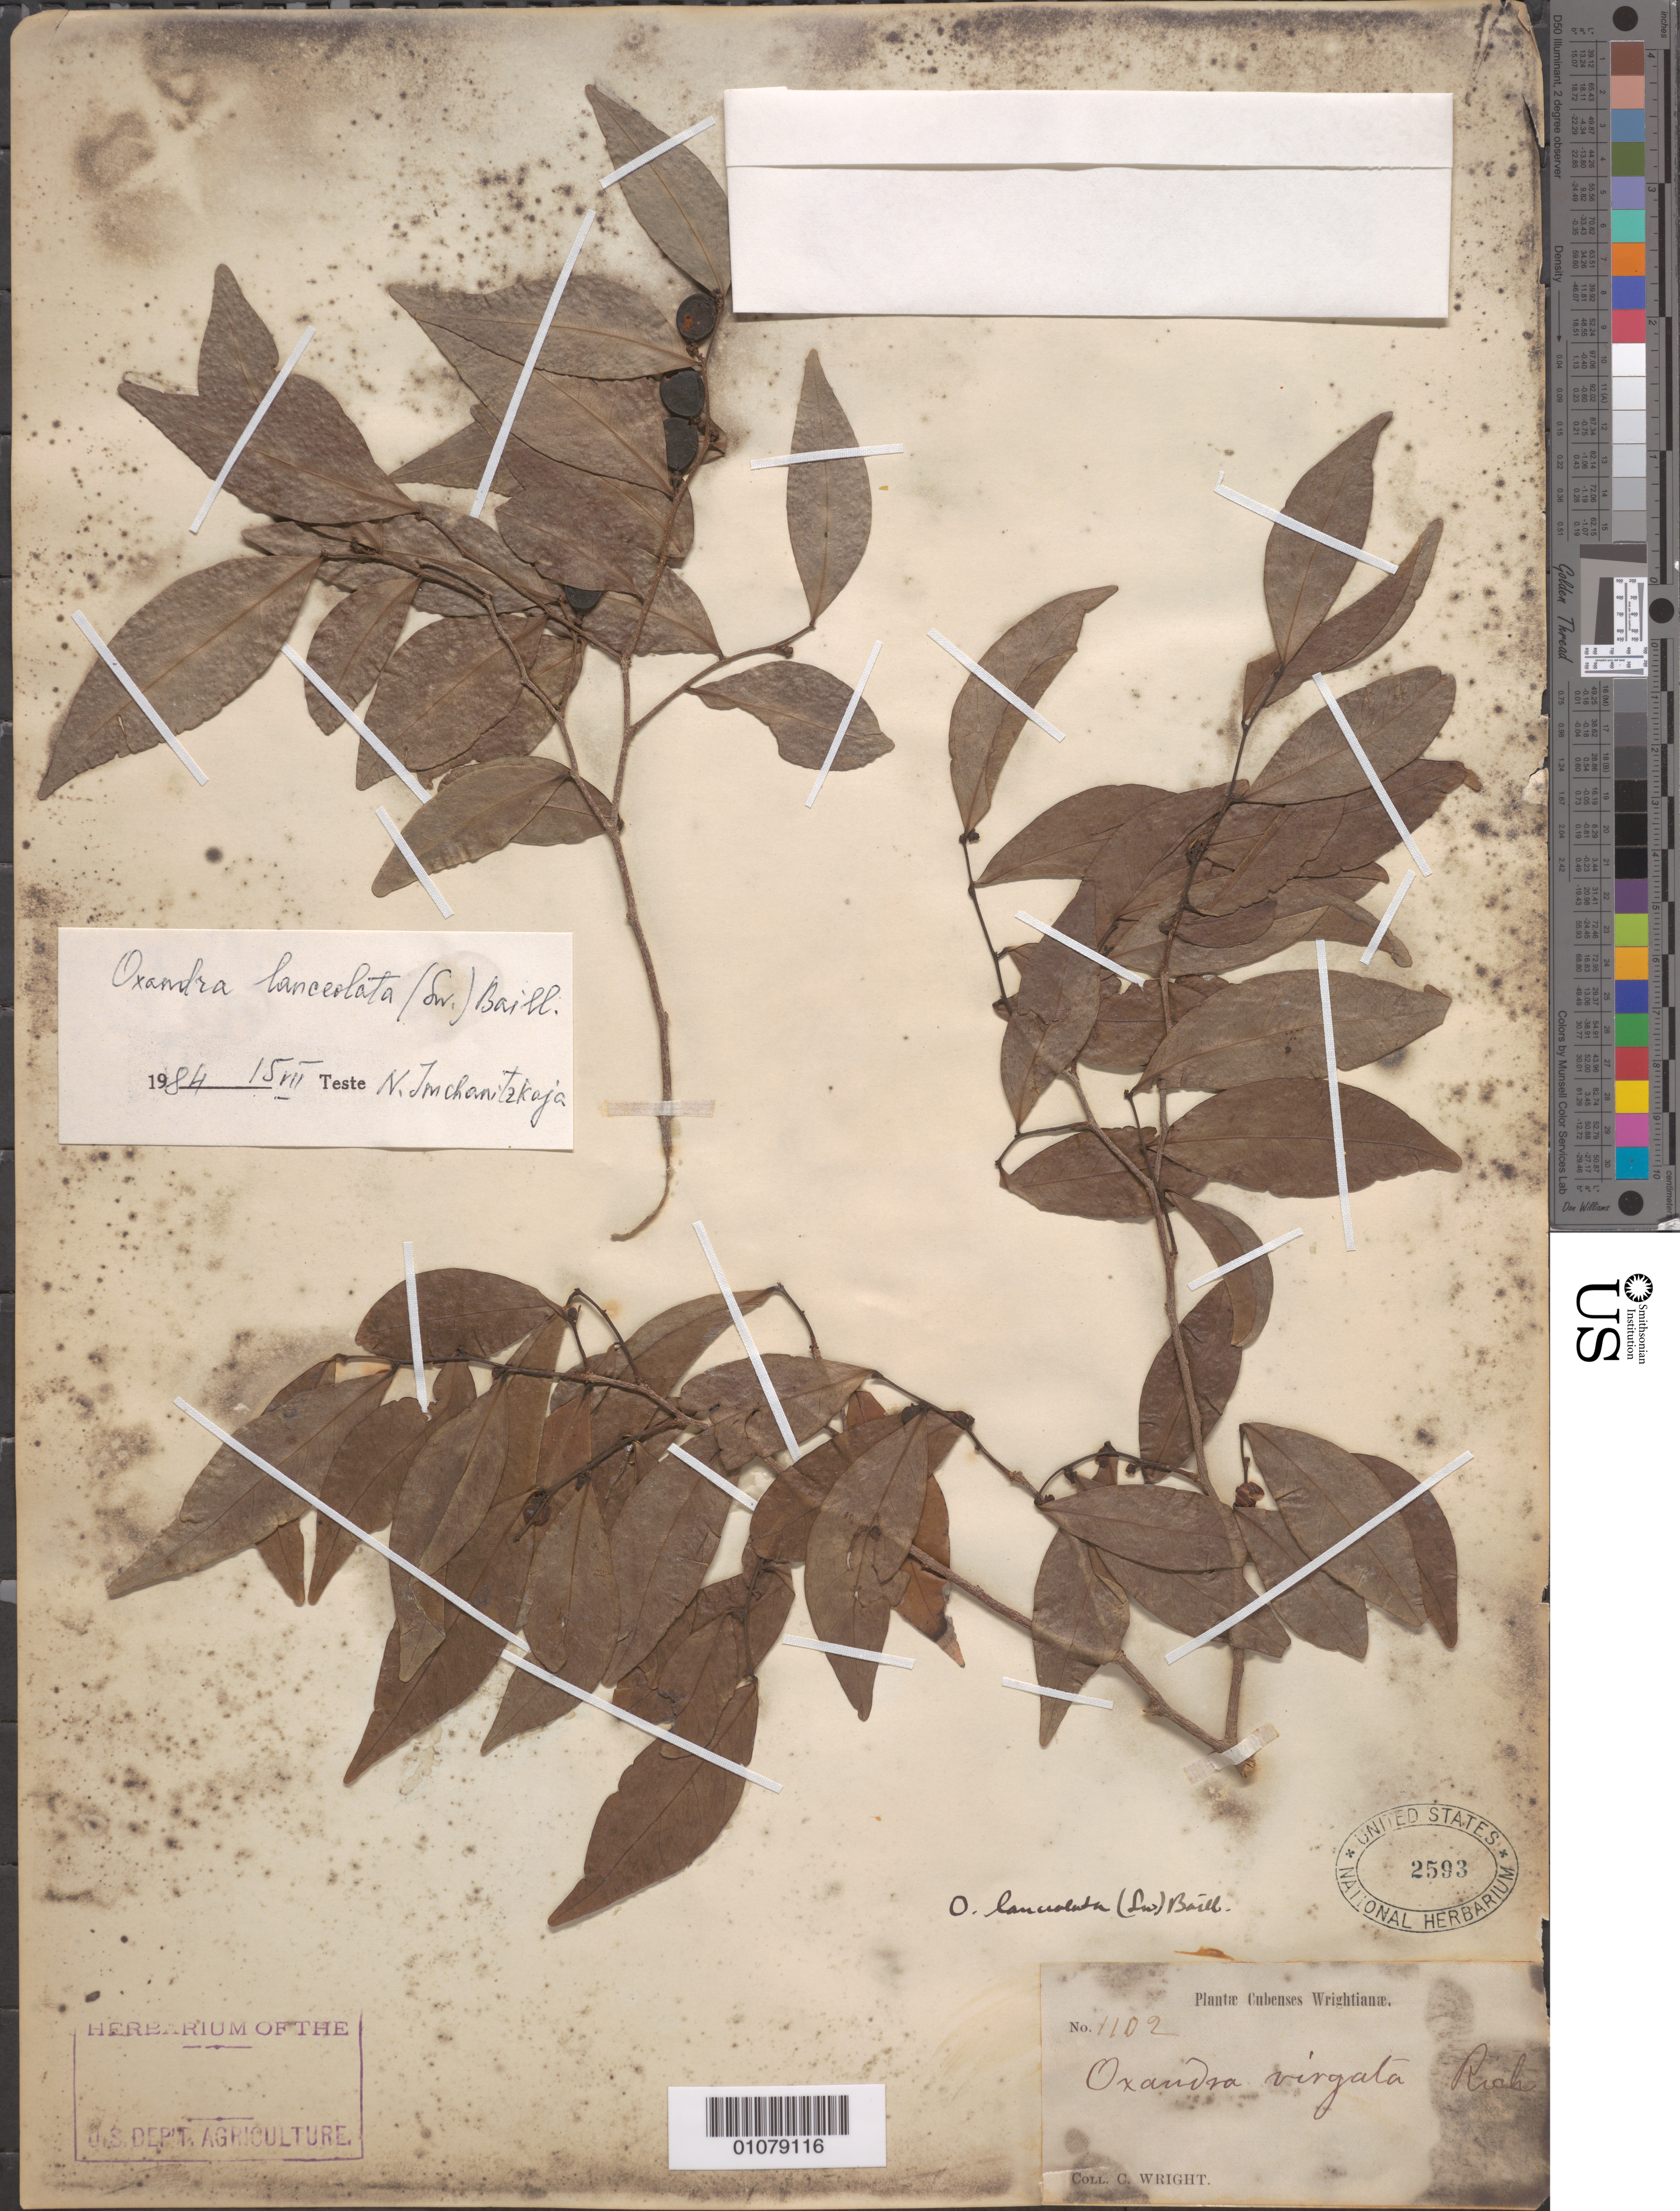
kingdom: Plantae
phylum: Tracheophyta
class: Magnoliopsida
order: Magnoliales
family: Annonaceae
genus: Oxandra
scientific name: Oxandra lanceolata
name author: (Sw.) Baill.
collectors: C. Wright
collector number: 1102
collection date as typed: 1800 to 1899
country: Cuba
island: Cuba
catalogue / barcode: US 2593